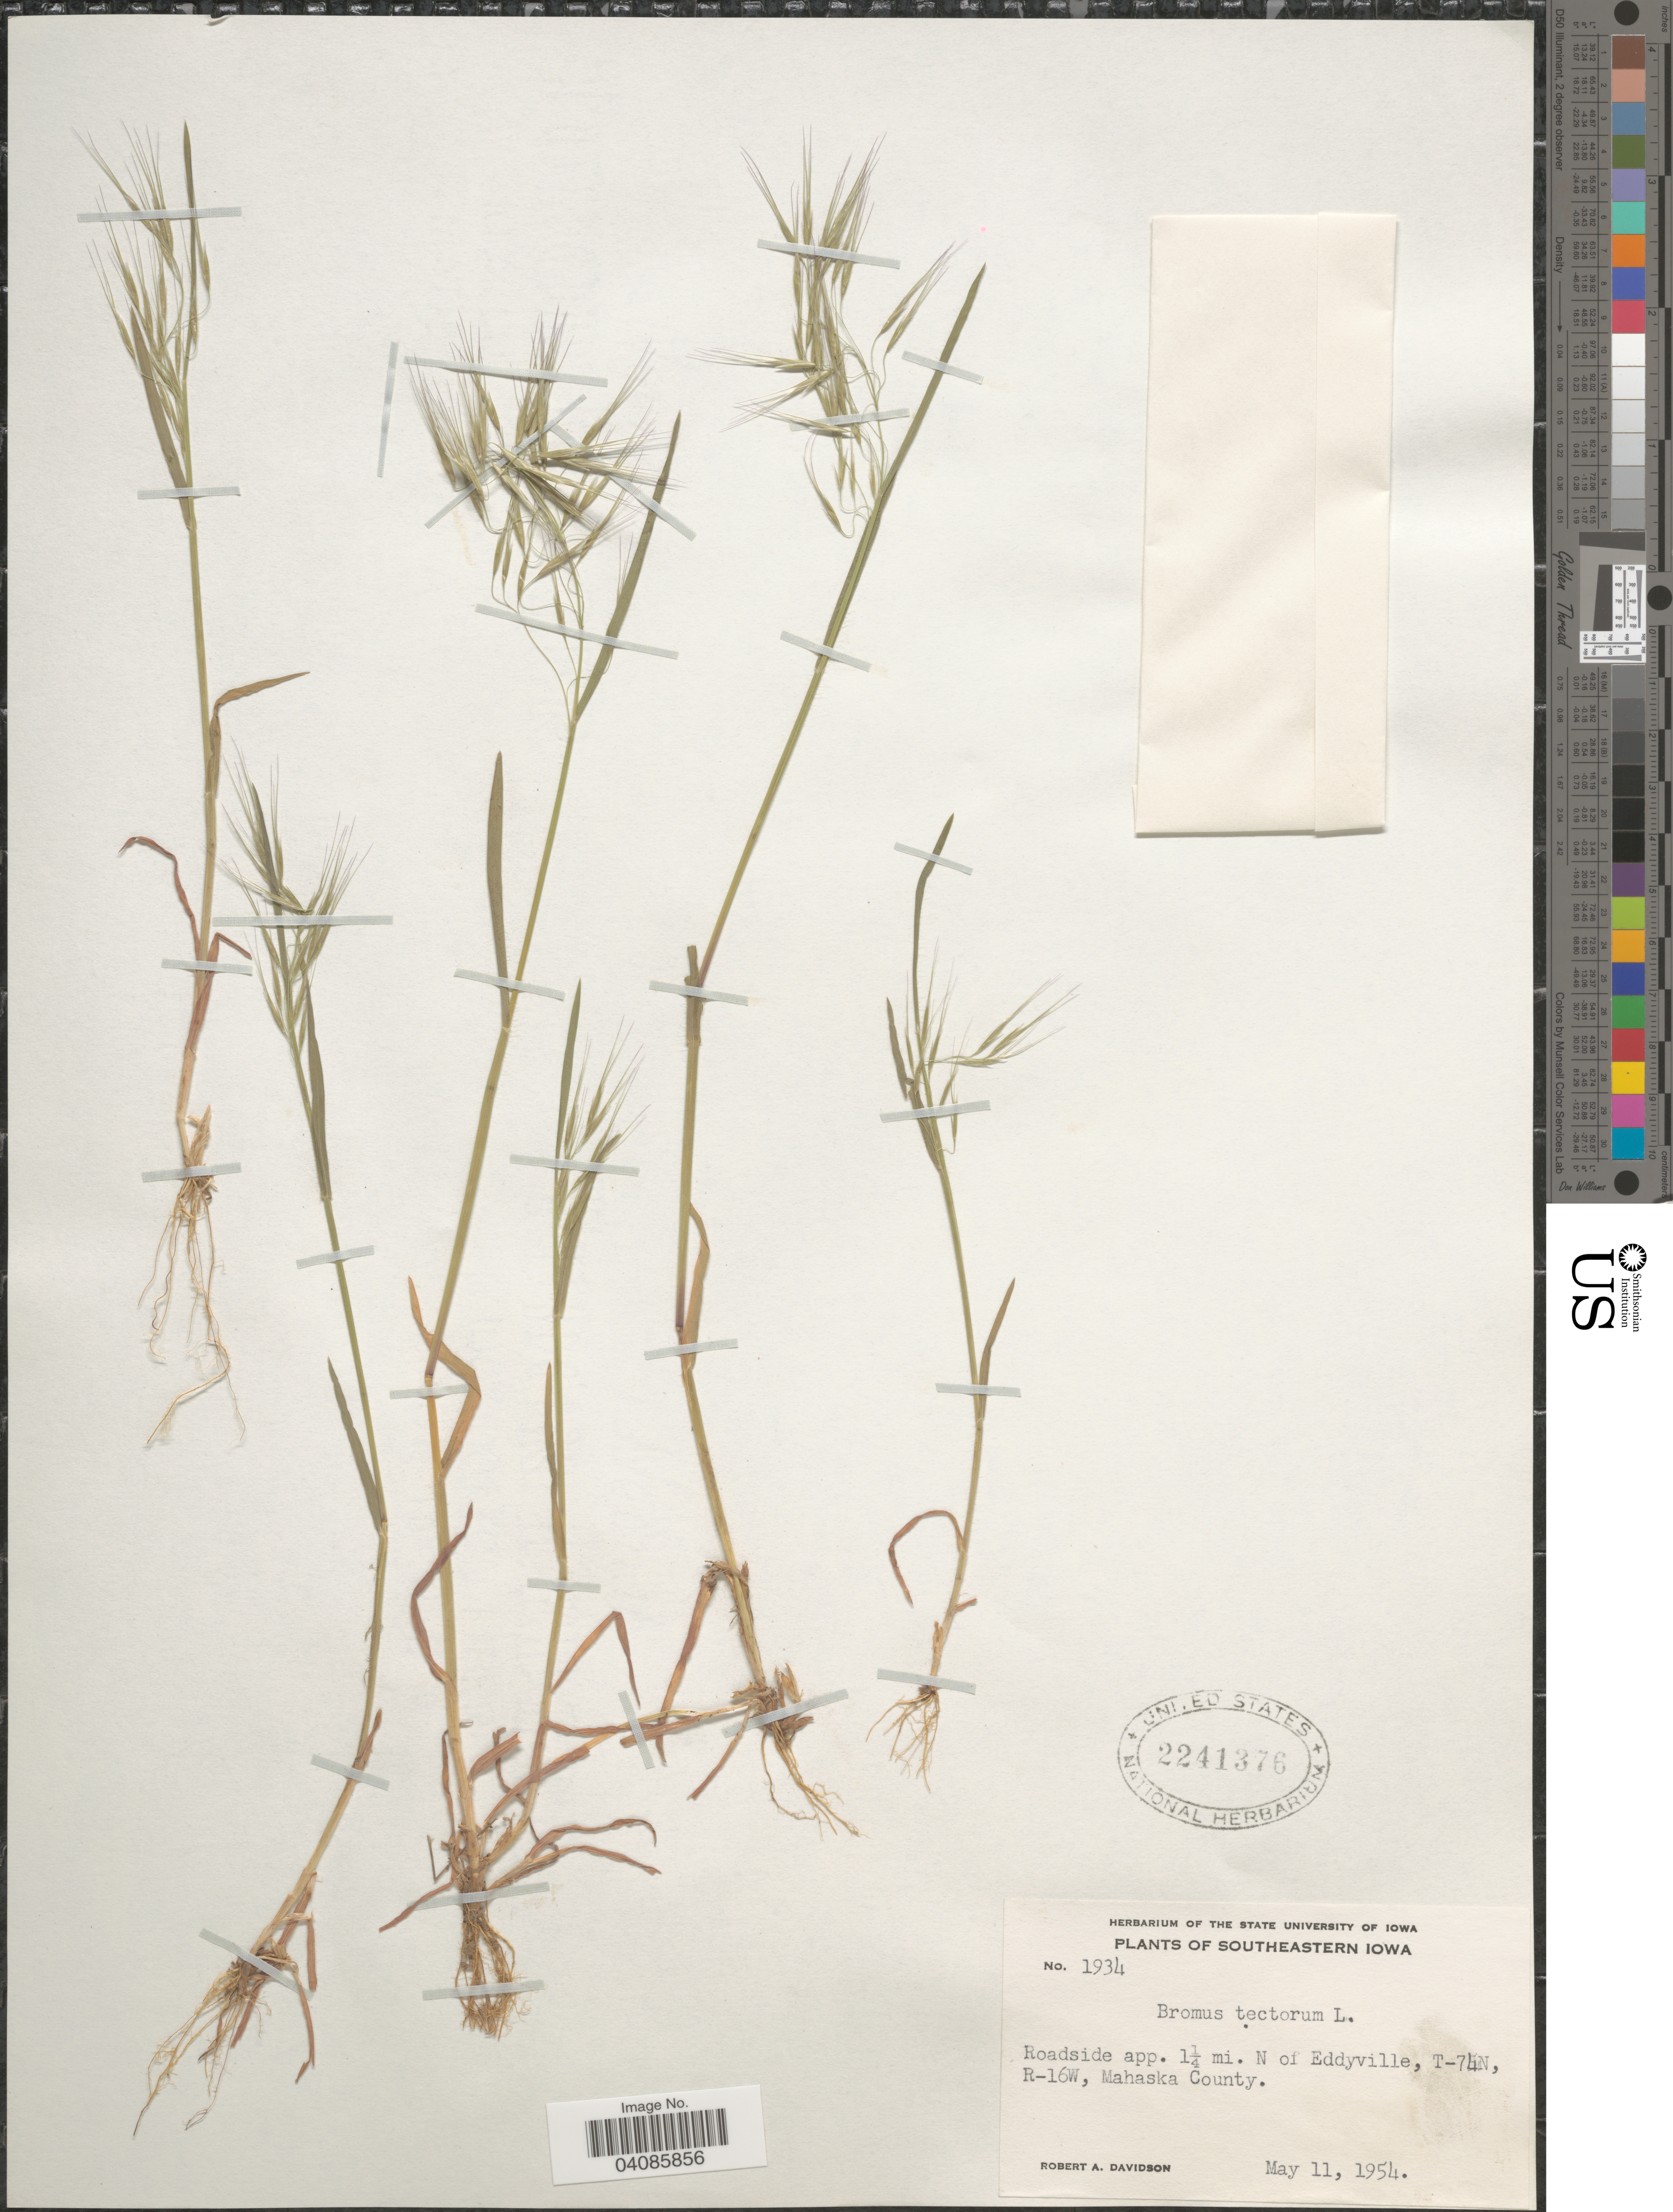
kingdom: Plantae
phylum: Tracheophyta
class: Liliopsida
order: Poales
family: Poaceae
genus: Bromus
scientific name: Bromus tectorum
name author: L.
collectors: R. A. Davidson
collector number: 1934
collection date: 1954-05-11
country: United States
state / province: Iowa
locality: Southeastern Iowa. Roadside app. 1¼ mi. N of Eddyville, T-74N, R-16W, Mahaska County.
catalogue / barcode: US 2241376